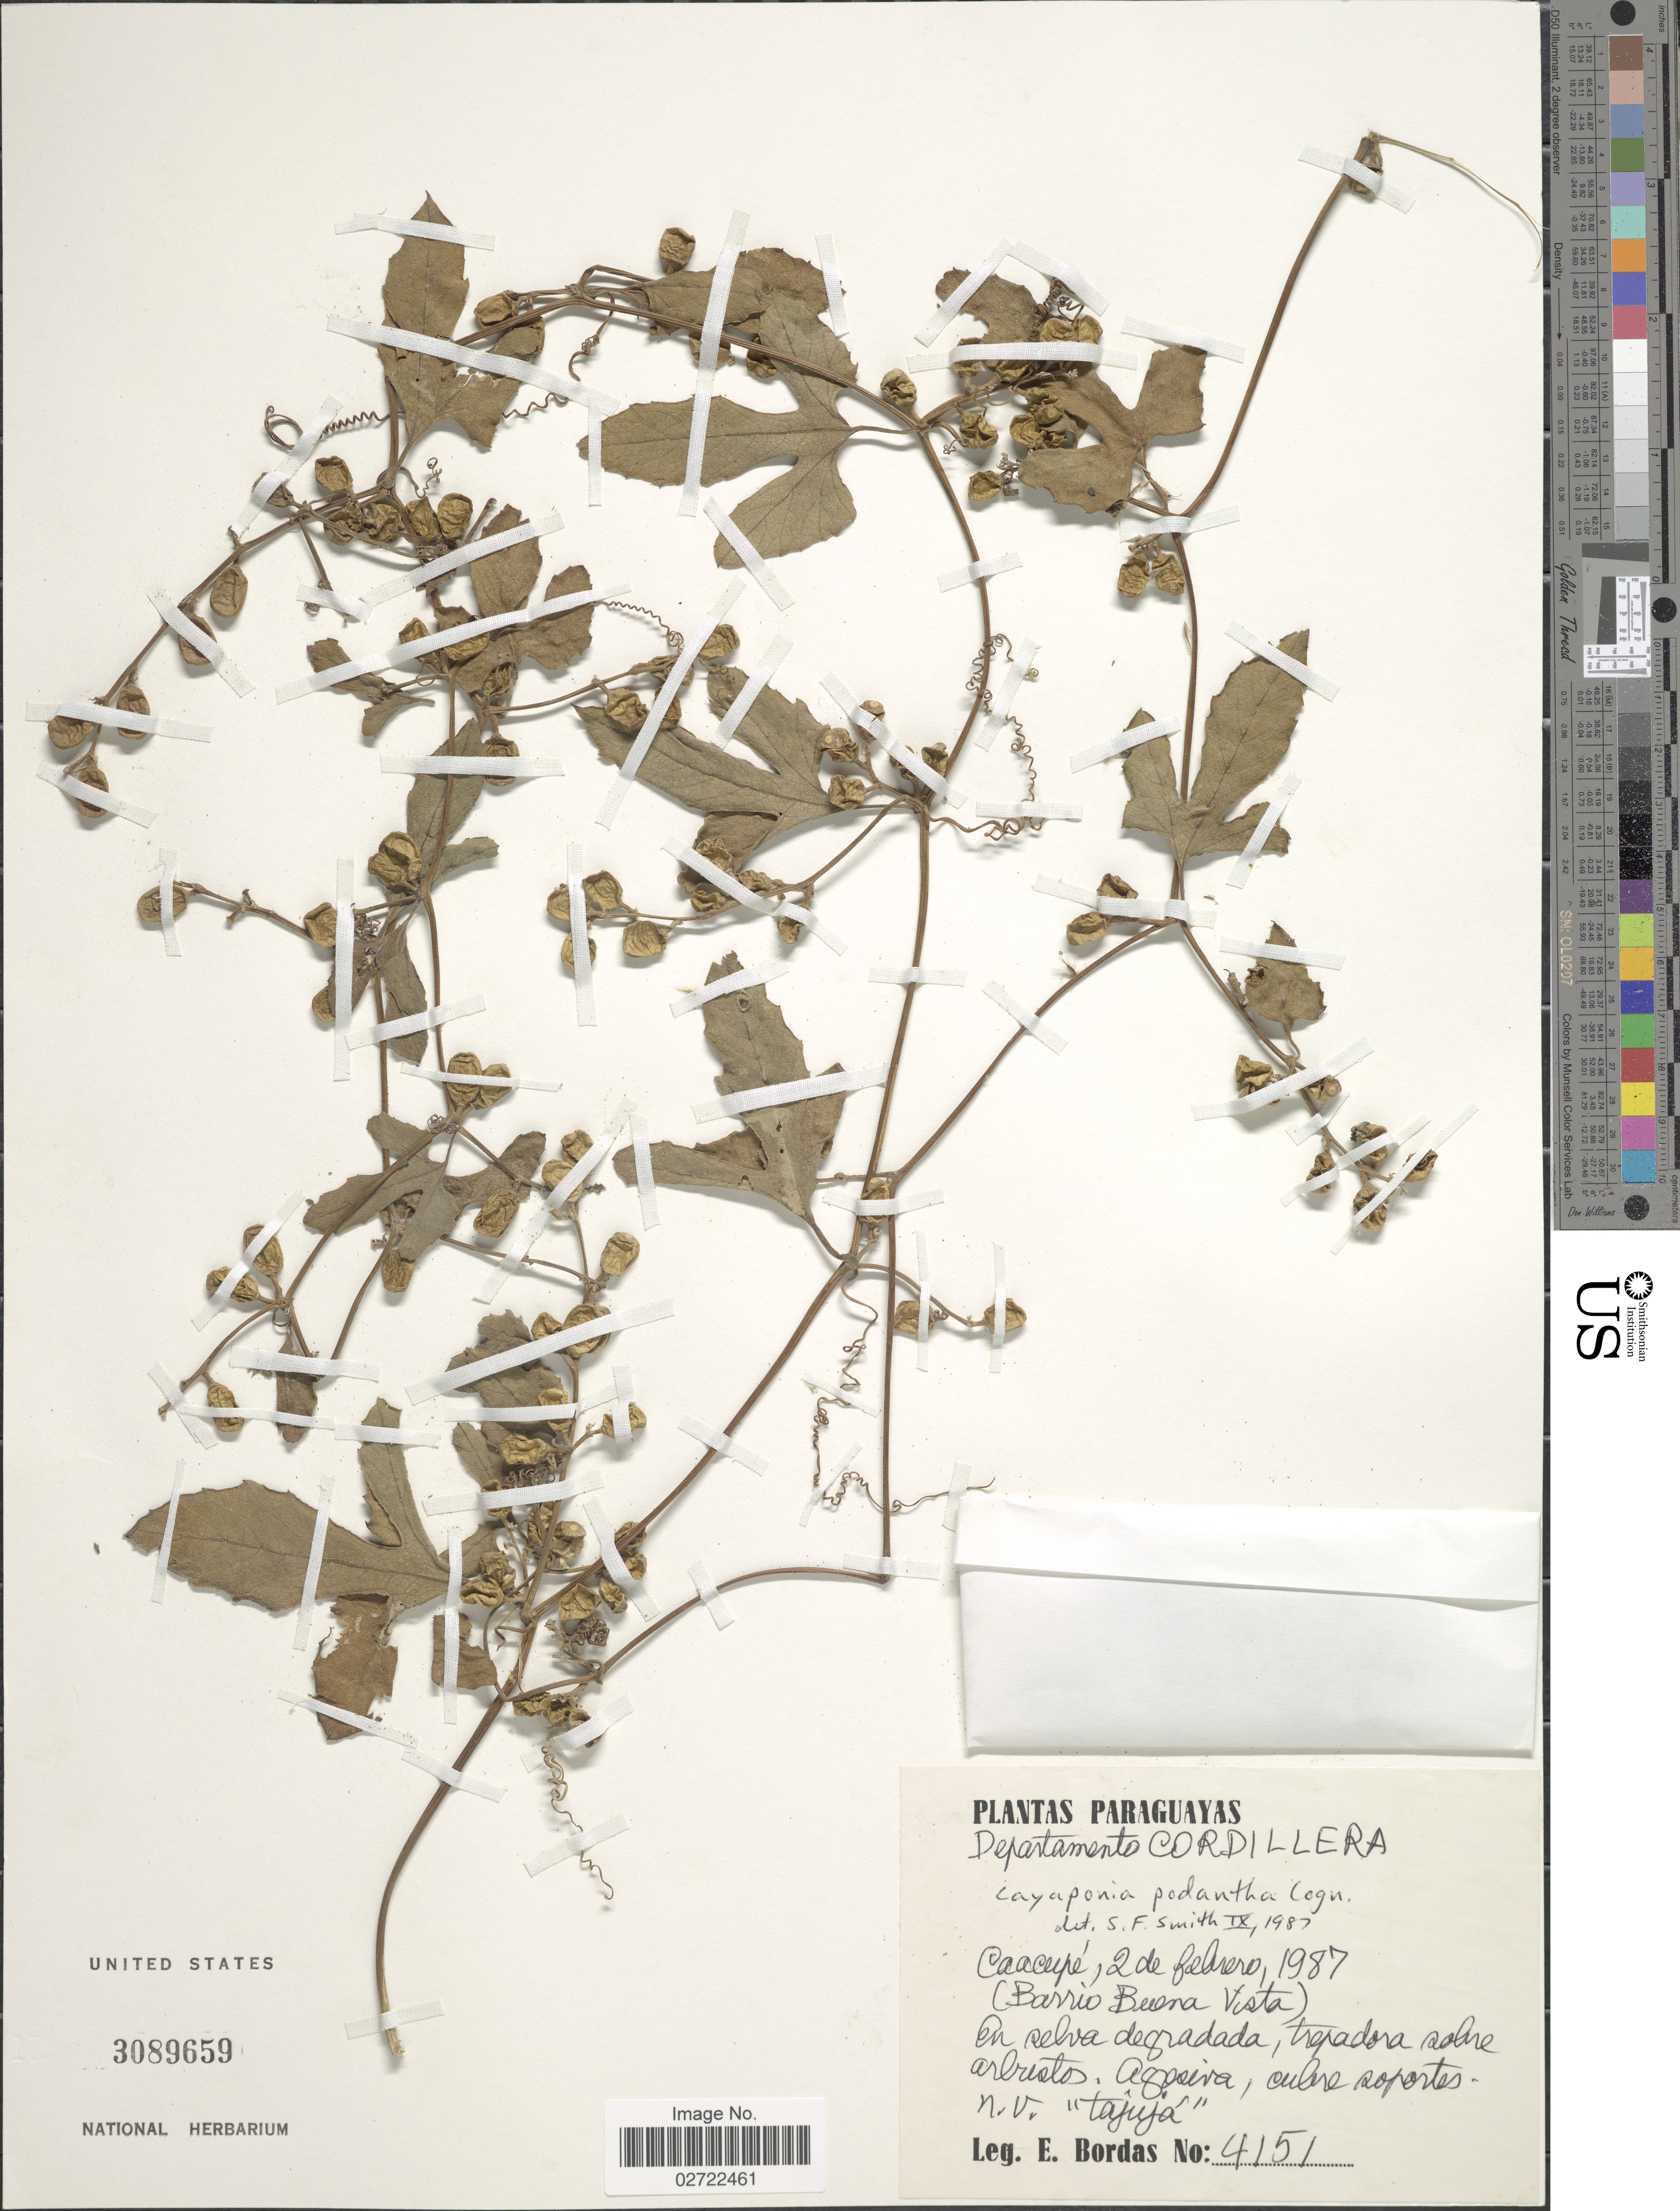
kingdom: Plantae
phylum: Tracheophyta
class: Magnoliopsida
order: Cucurbitales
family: Cucurbitaceae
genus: Cayaponia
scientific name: Cayaponia glandulosa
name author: (Poepp. & Endl.) Cogn.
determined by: Nee, Michael H.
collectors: E. Bordas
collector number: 4151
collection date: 1987-02-02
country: Paraguay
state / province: Cordillera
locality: Departamento Cordillera. Caacupe. (Barrio Buena Vista).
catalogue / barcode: US 3089659